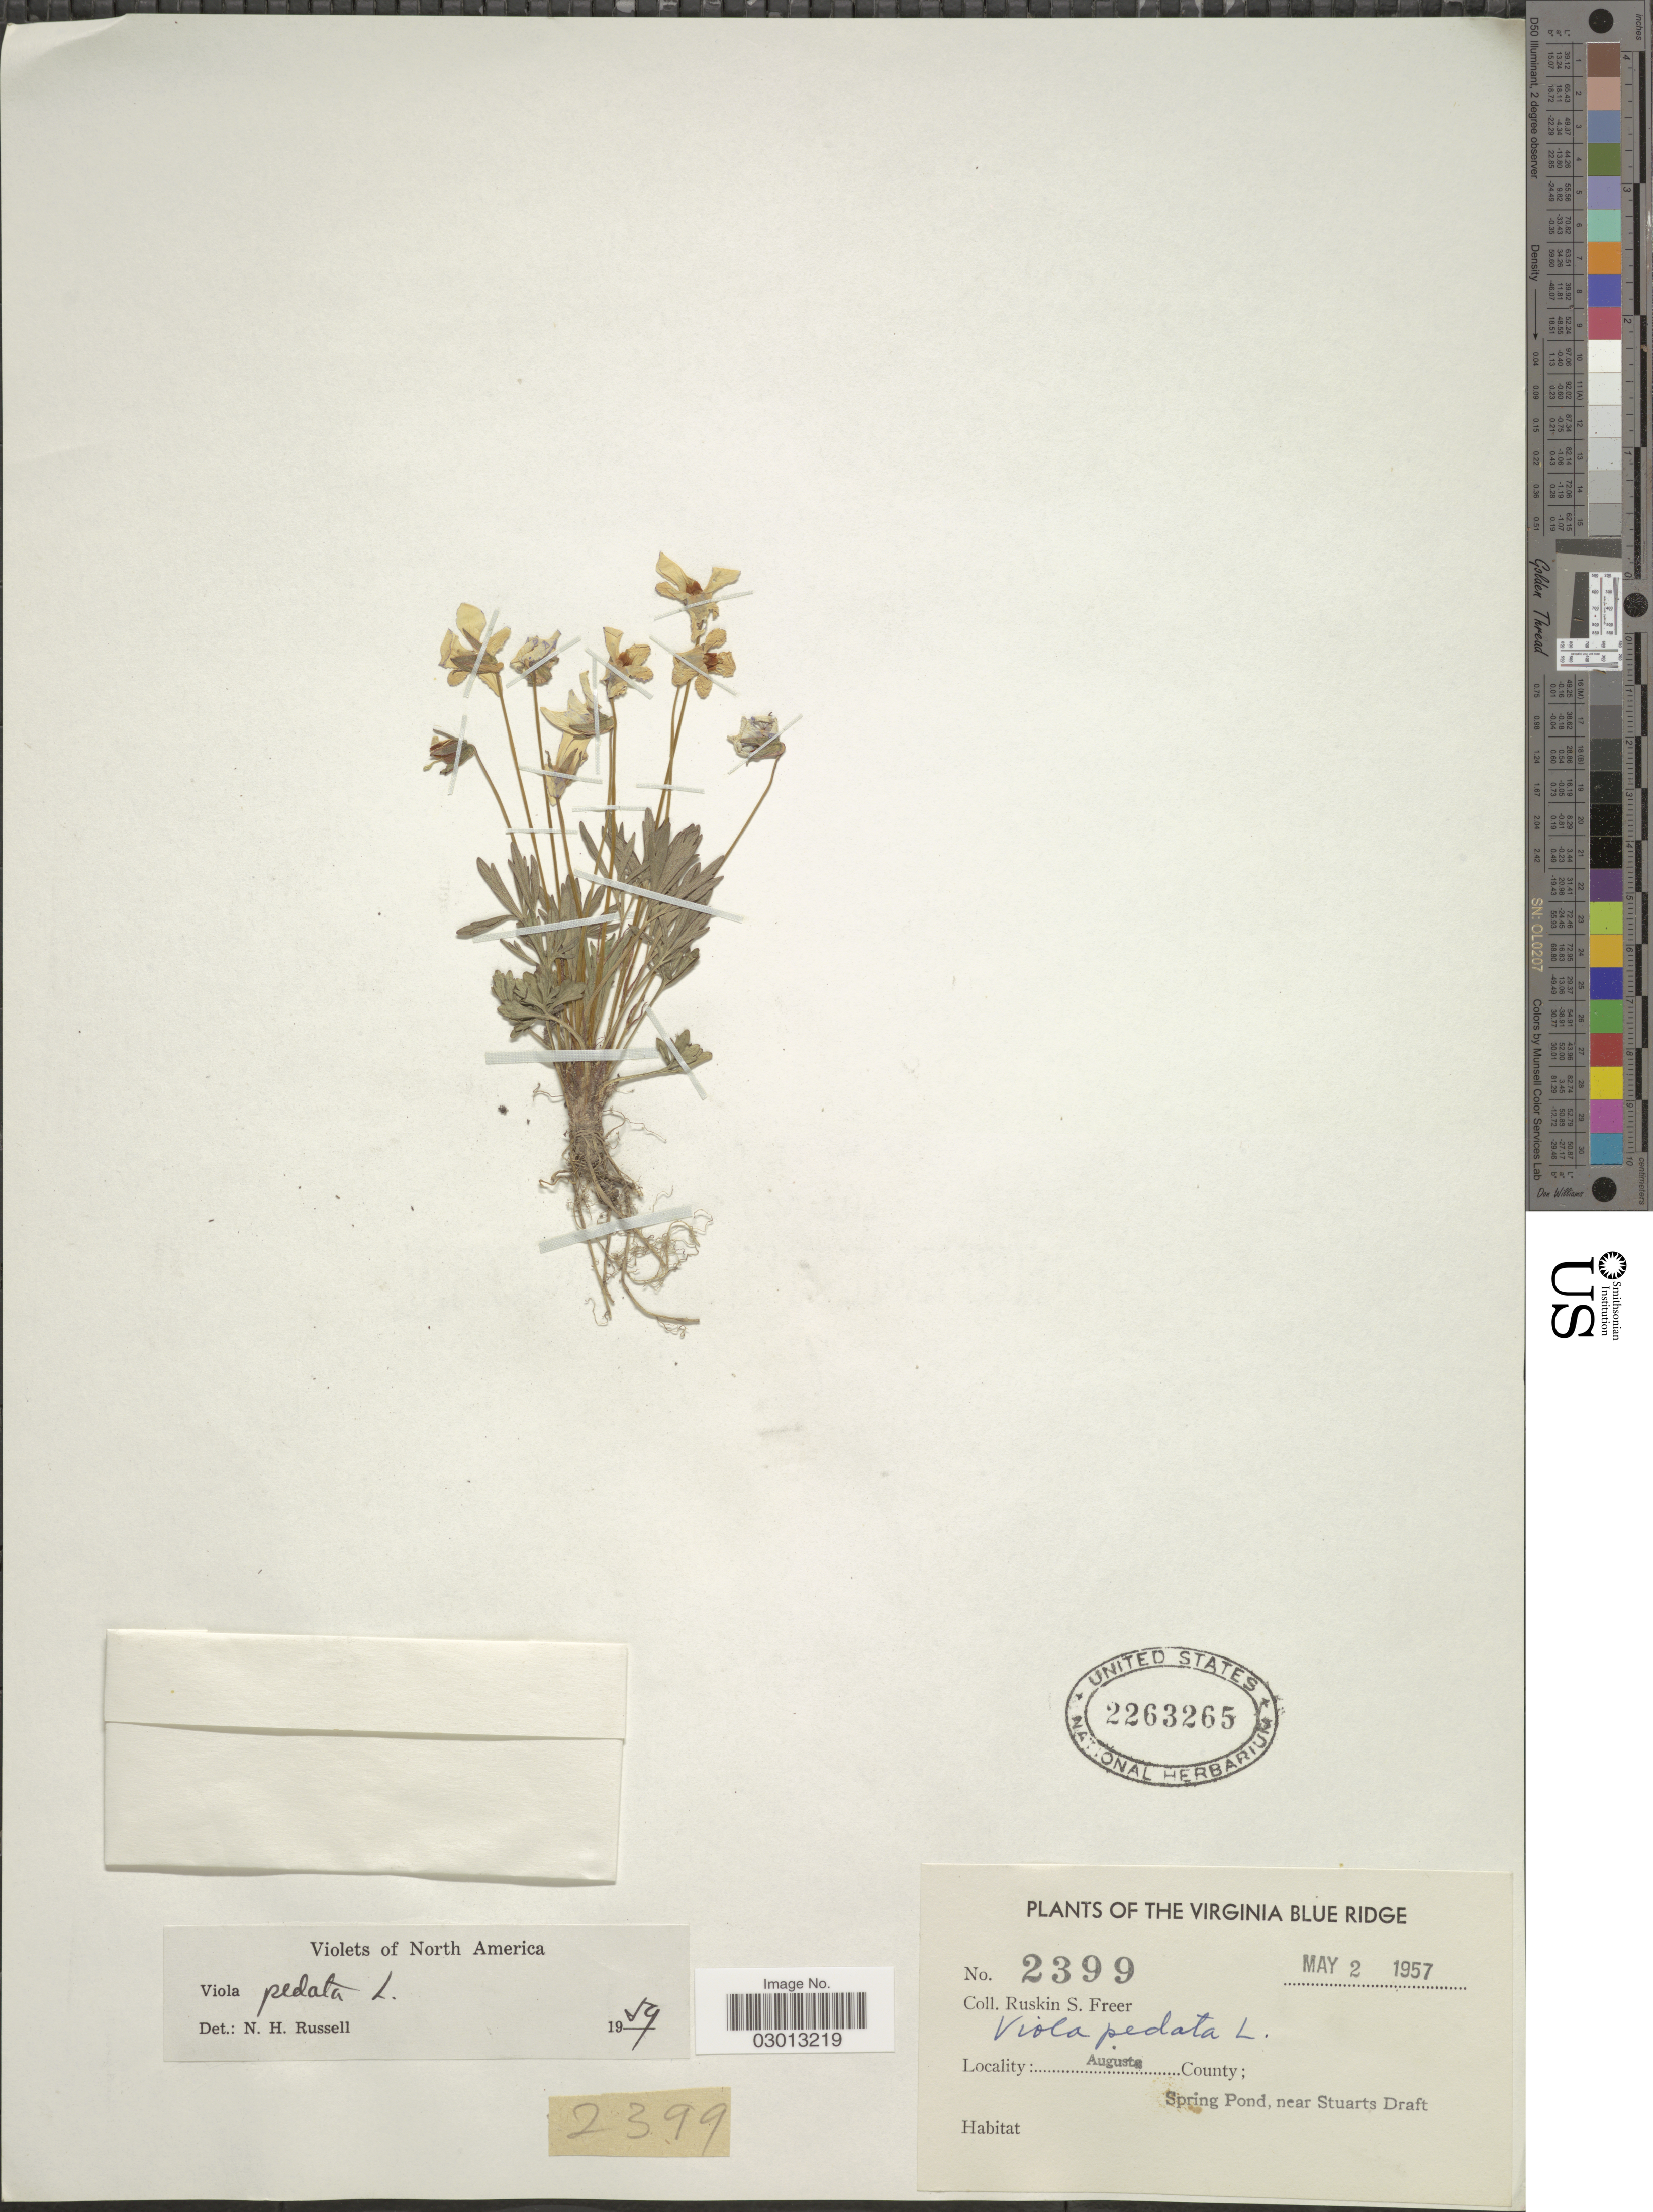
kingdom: Plantae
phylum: Tracheophyta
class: Magnoliopsida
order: Malpighiales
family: Violaceae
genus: Viola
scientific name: Viola pedata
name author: L.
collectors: R. Freer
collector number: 2399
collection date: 1957-05-02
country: United States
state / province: Virginia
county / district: Augusta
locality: Virginia Blue Ridge. Augusta County. Spring Pond, near Stuarts Draft.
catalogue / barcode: US 2263265